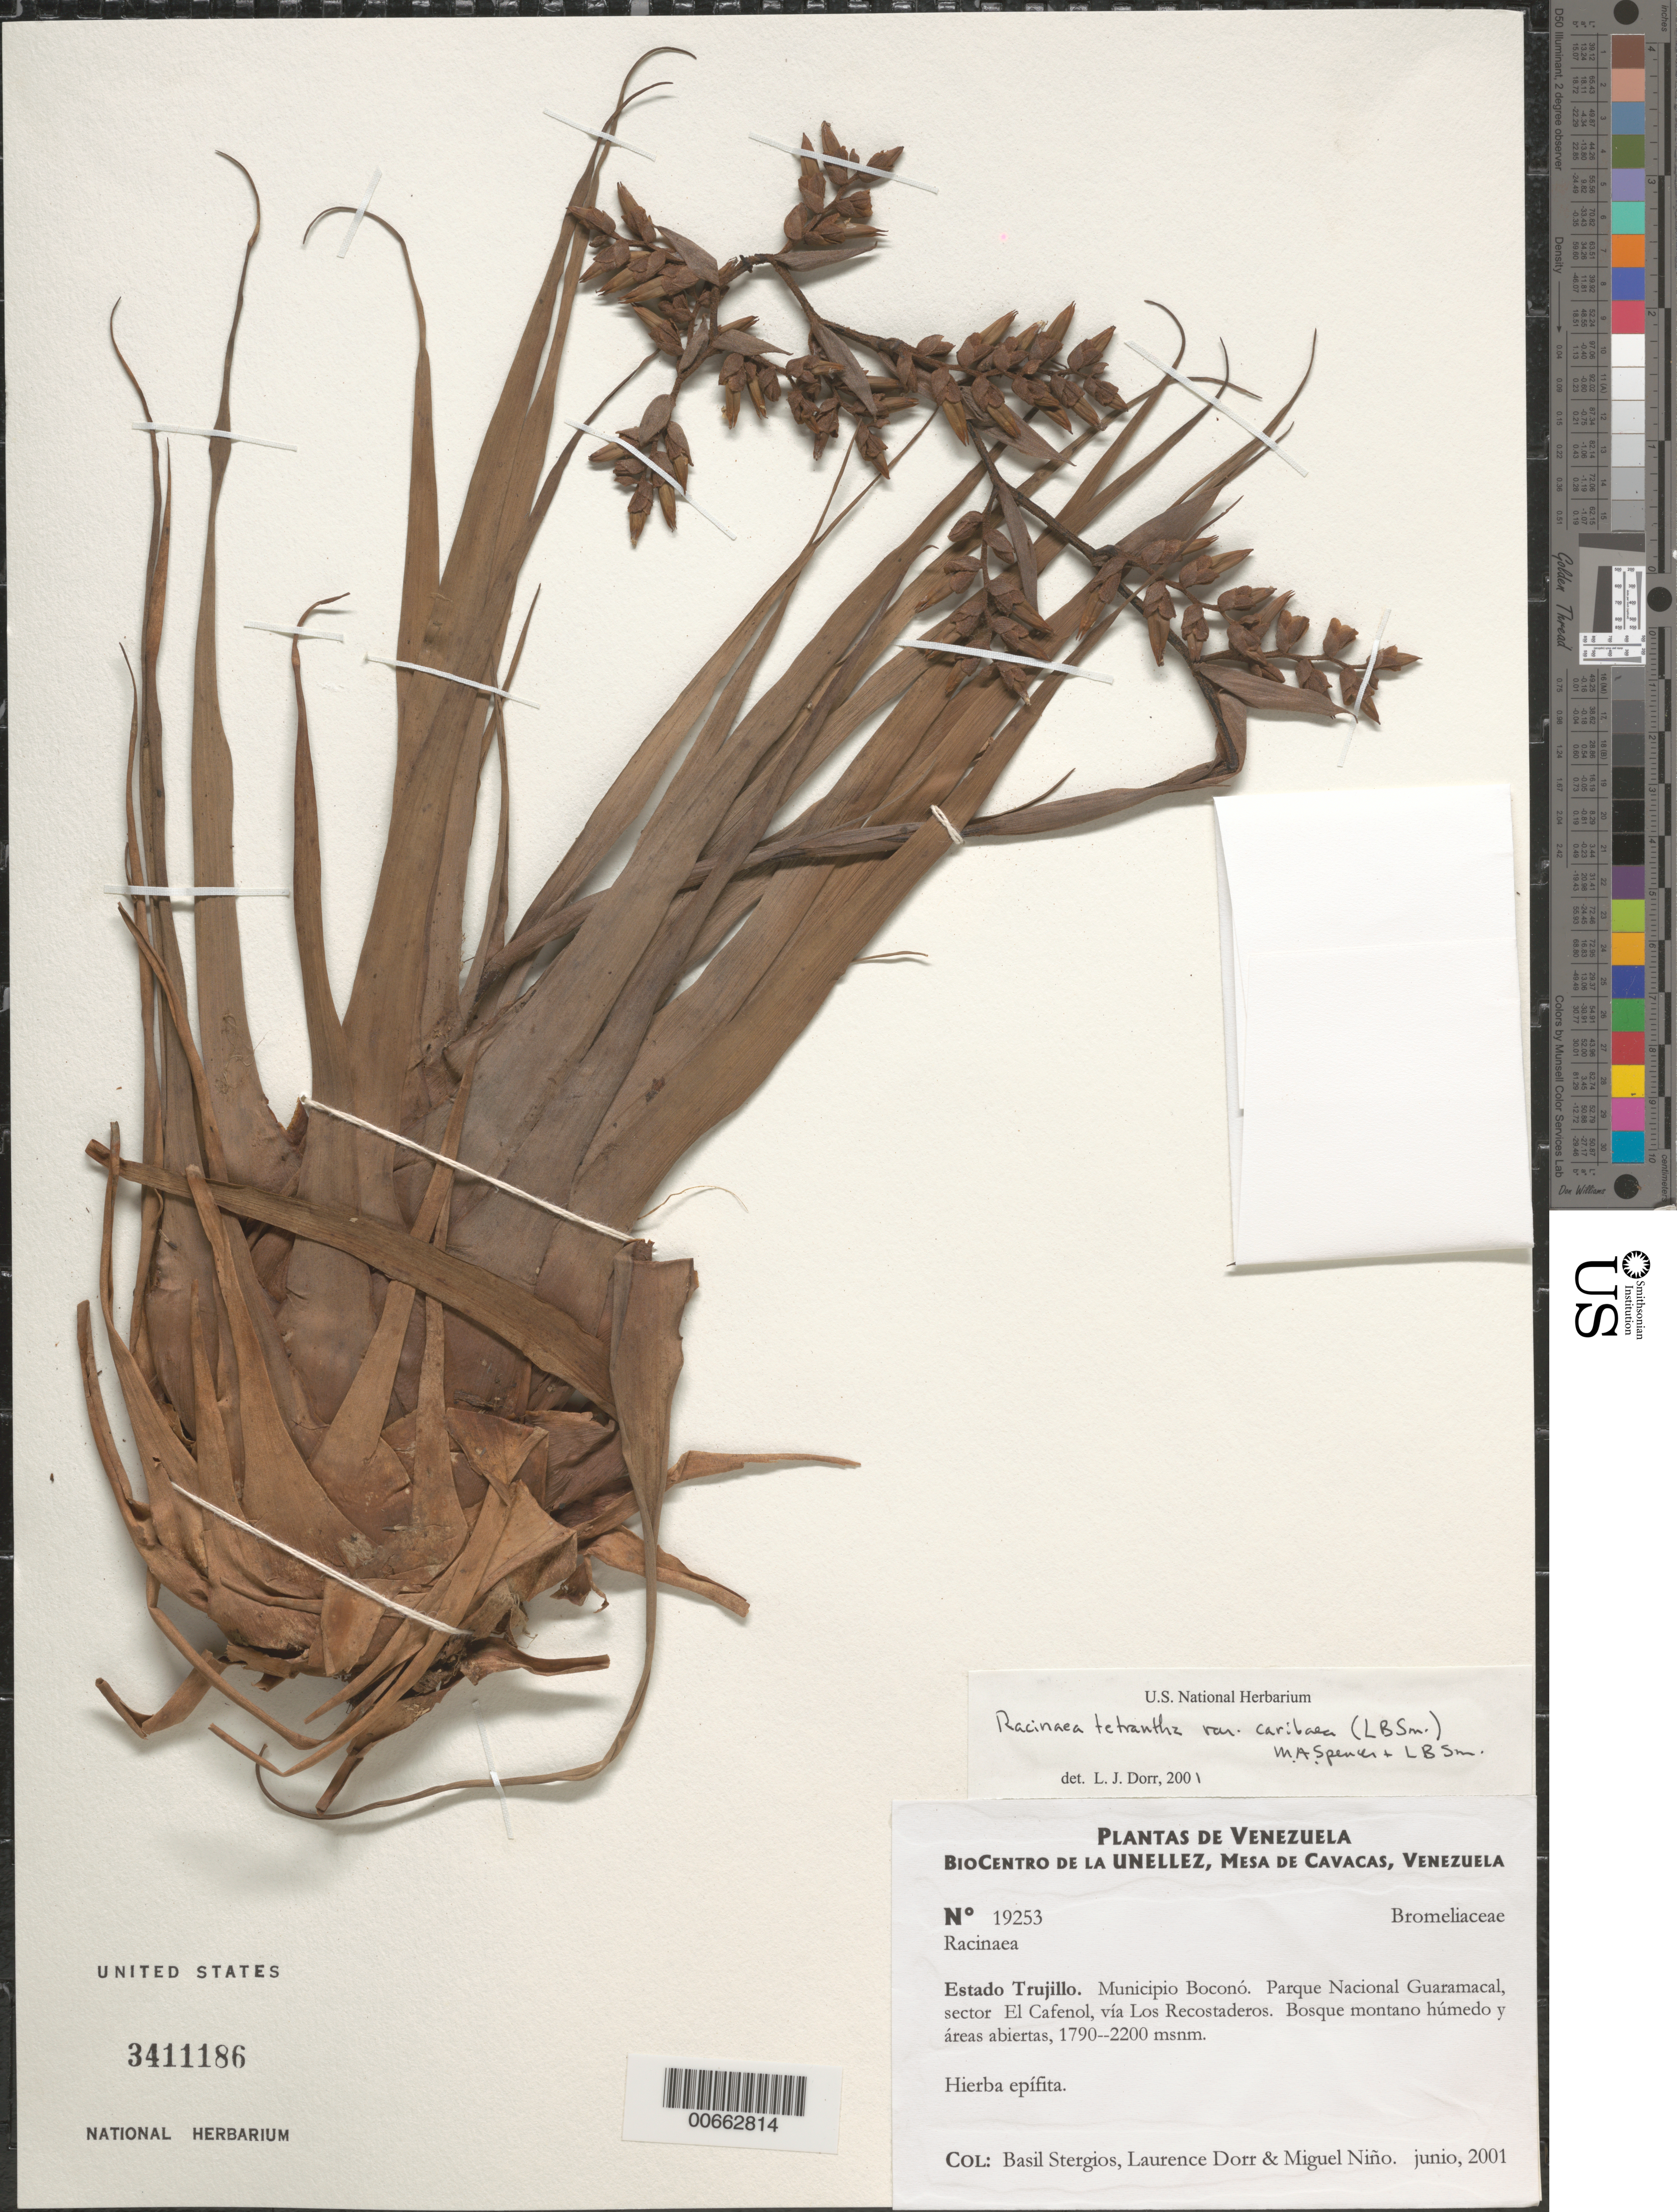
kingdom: Plantae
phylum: Tracheophyta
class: Liliopsida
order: Poales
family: Bromeliaceae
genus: Racinaea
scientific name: Racinaea tetrantha var. caribaea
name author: (L.B. Sm.) M.A. Spencer & L.B. Sm.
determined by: Dorr, L. J., (BOT), Smithsonian Institution - National Museum of Natural History (UNITED STATES)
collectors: B. G. Stergios, L. J. Dorr & S. M. Niño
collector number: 19253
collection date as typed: Jun 2001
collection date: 2001-06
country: Venezuela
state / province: Trujillo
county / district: Boconó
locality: Parque Nacional Guaramacal, sector El Cafenol vía Los Recostaderos.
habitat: Bosque montano húmedo y áreas abiertas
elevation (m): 1790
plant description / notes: PORT, SEL, US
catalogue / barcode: US 3411186